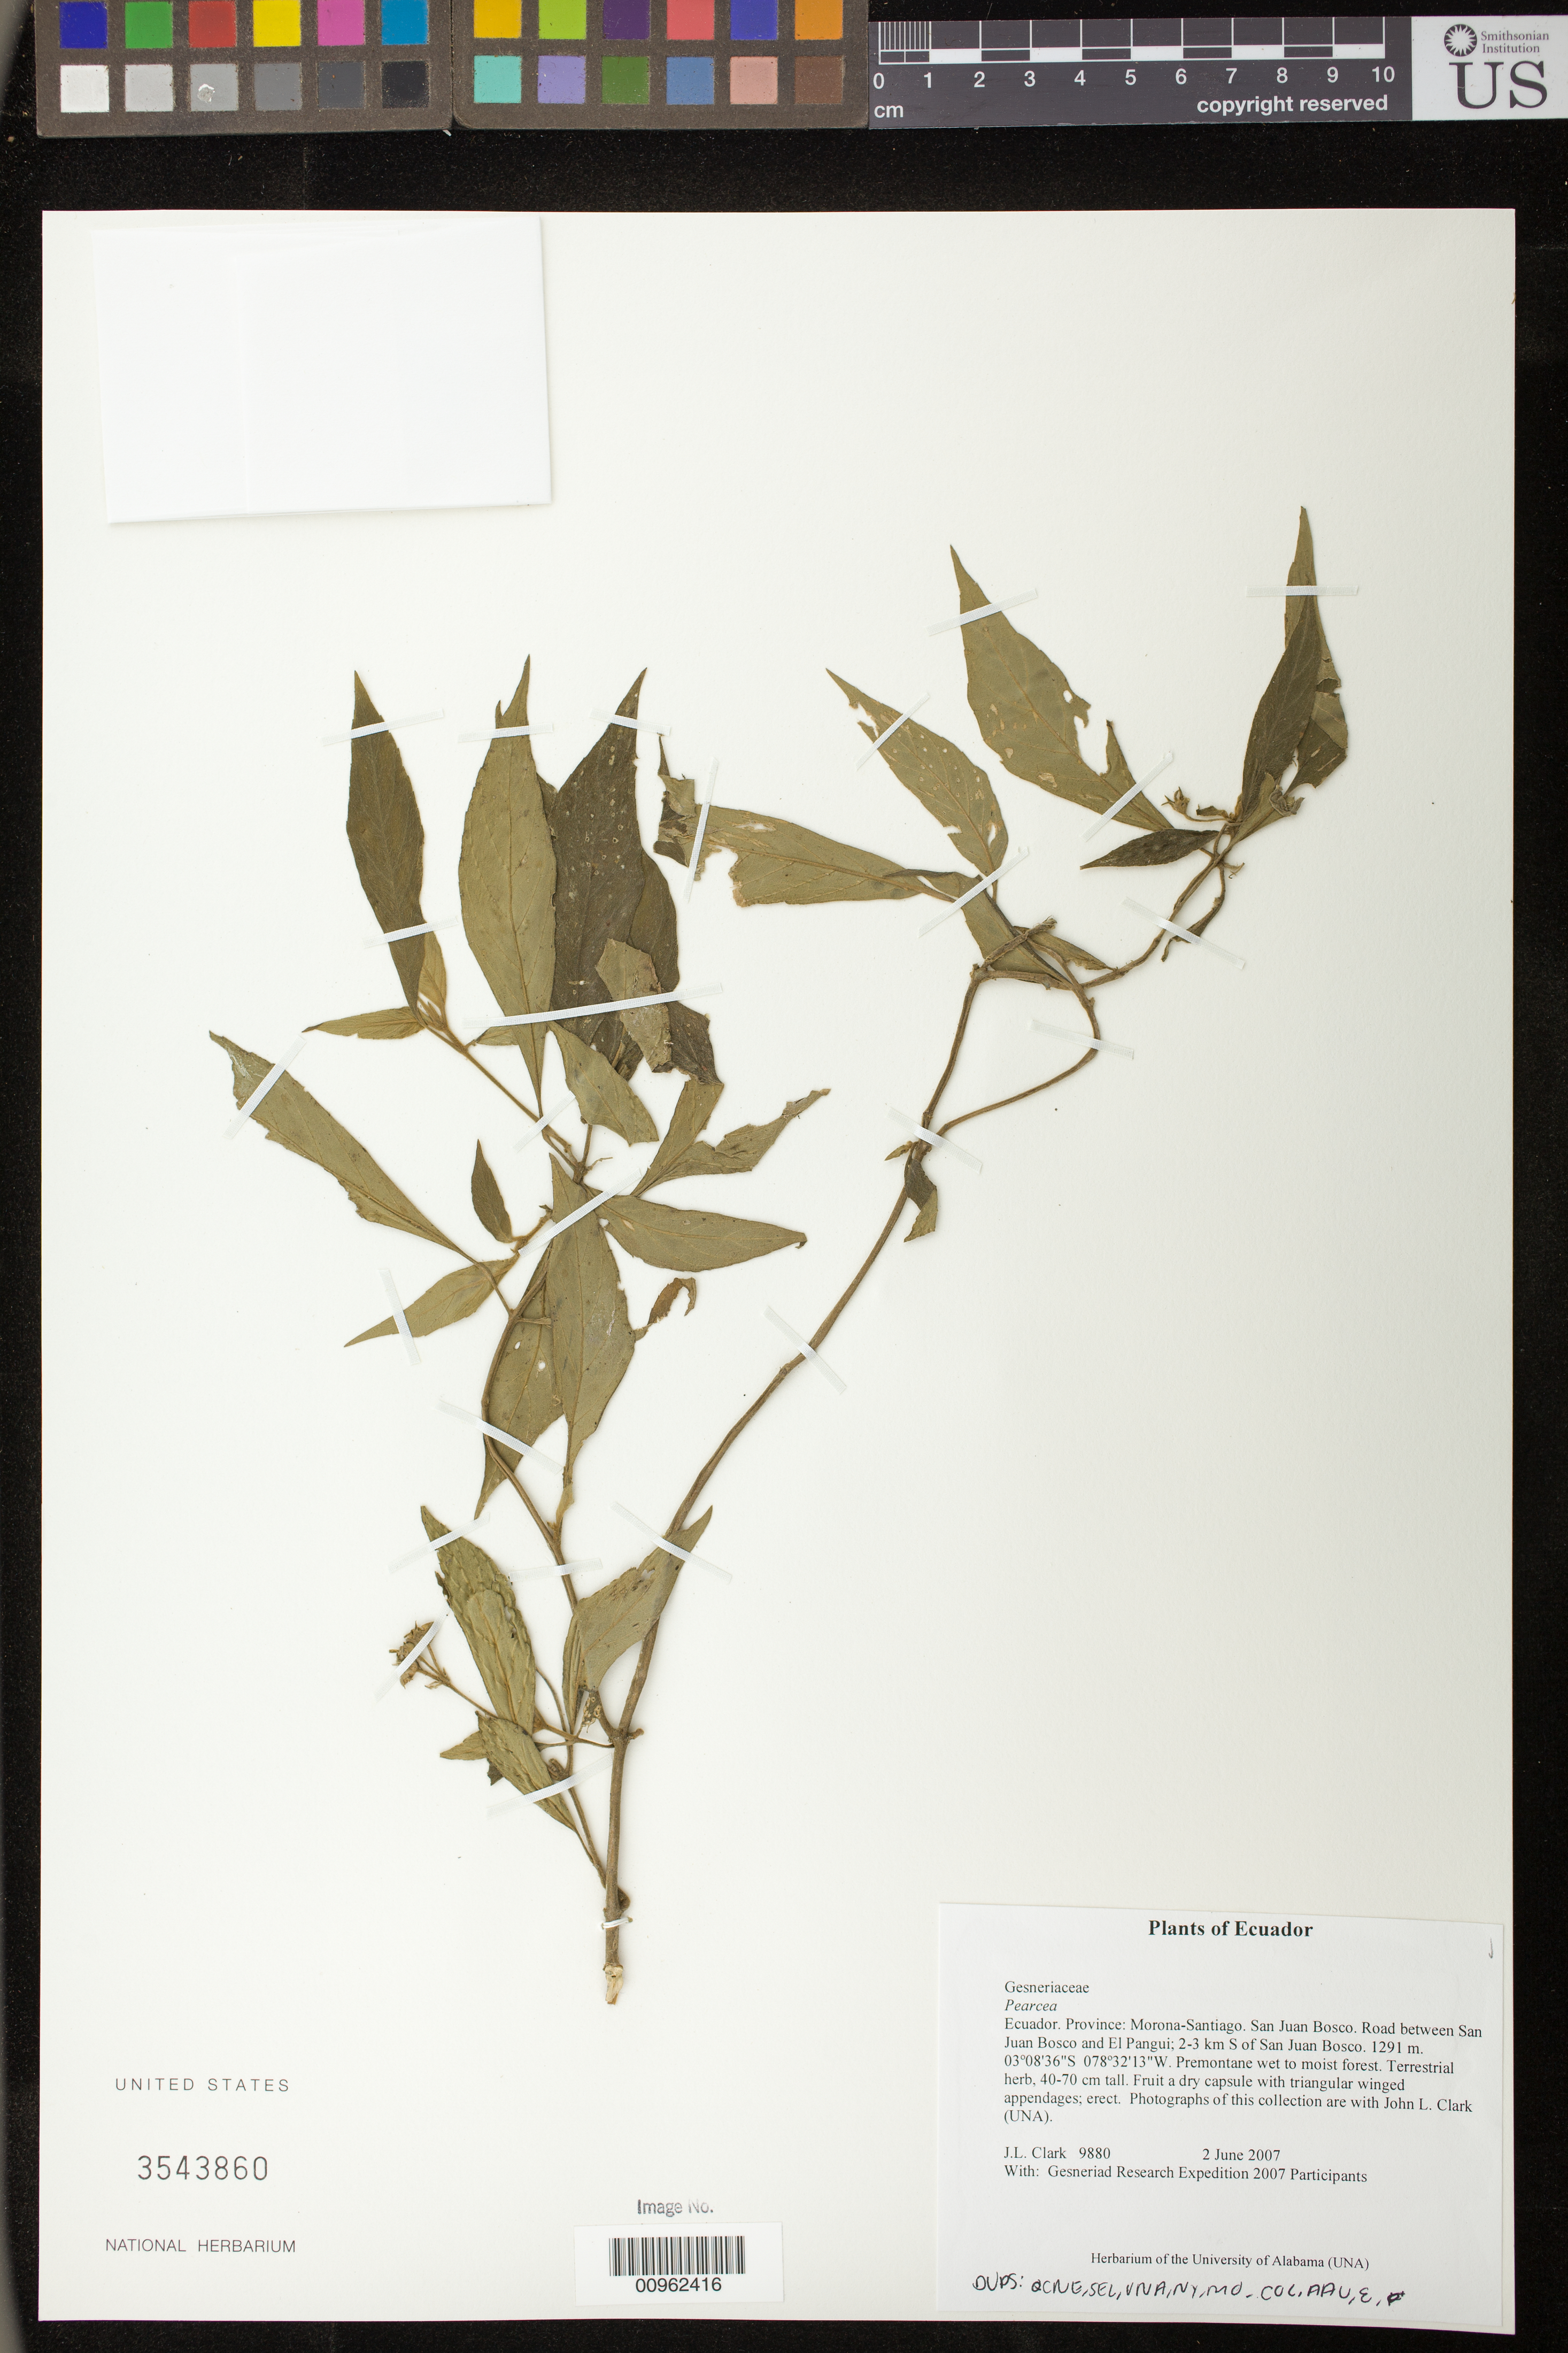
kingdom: Plantae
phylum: Tracheophyta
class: Magnoliopsida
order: Lamiales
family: Gesneriaceae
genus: Pearcea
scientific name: Pearcea gracilis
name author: L.P. Kvist & L.E. Skog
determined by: Skog, Laurence E.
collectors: J. L. Clark & Gesneriad Research Expedition 2007 Participants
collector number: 9880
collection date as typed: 02 Jun 2007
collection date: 2007-06-02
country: Ecuador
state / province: Morona-Santiago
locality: San Juan Bosco. Road between San Juan Bosco and El Pangui; 2-3 km S of San Juan Bosco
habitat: Premontane wet to moist forest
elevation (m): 1291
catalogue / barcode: US 3543860